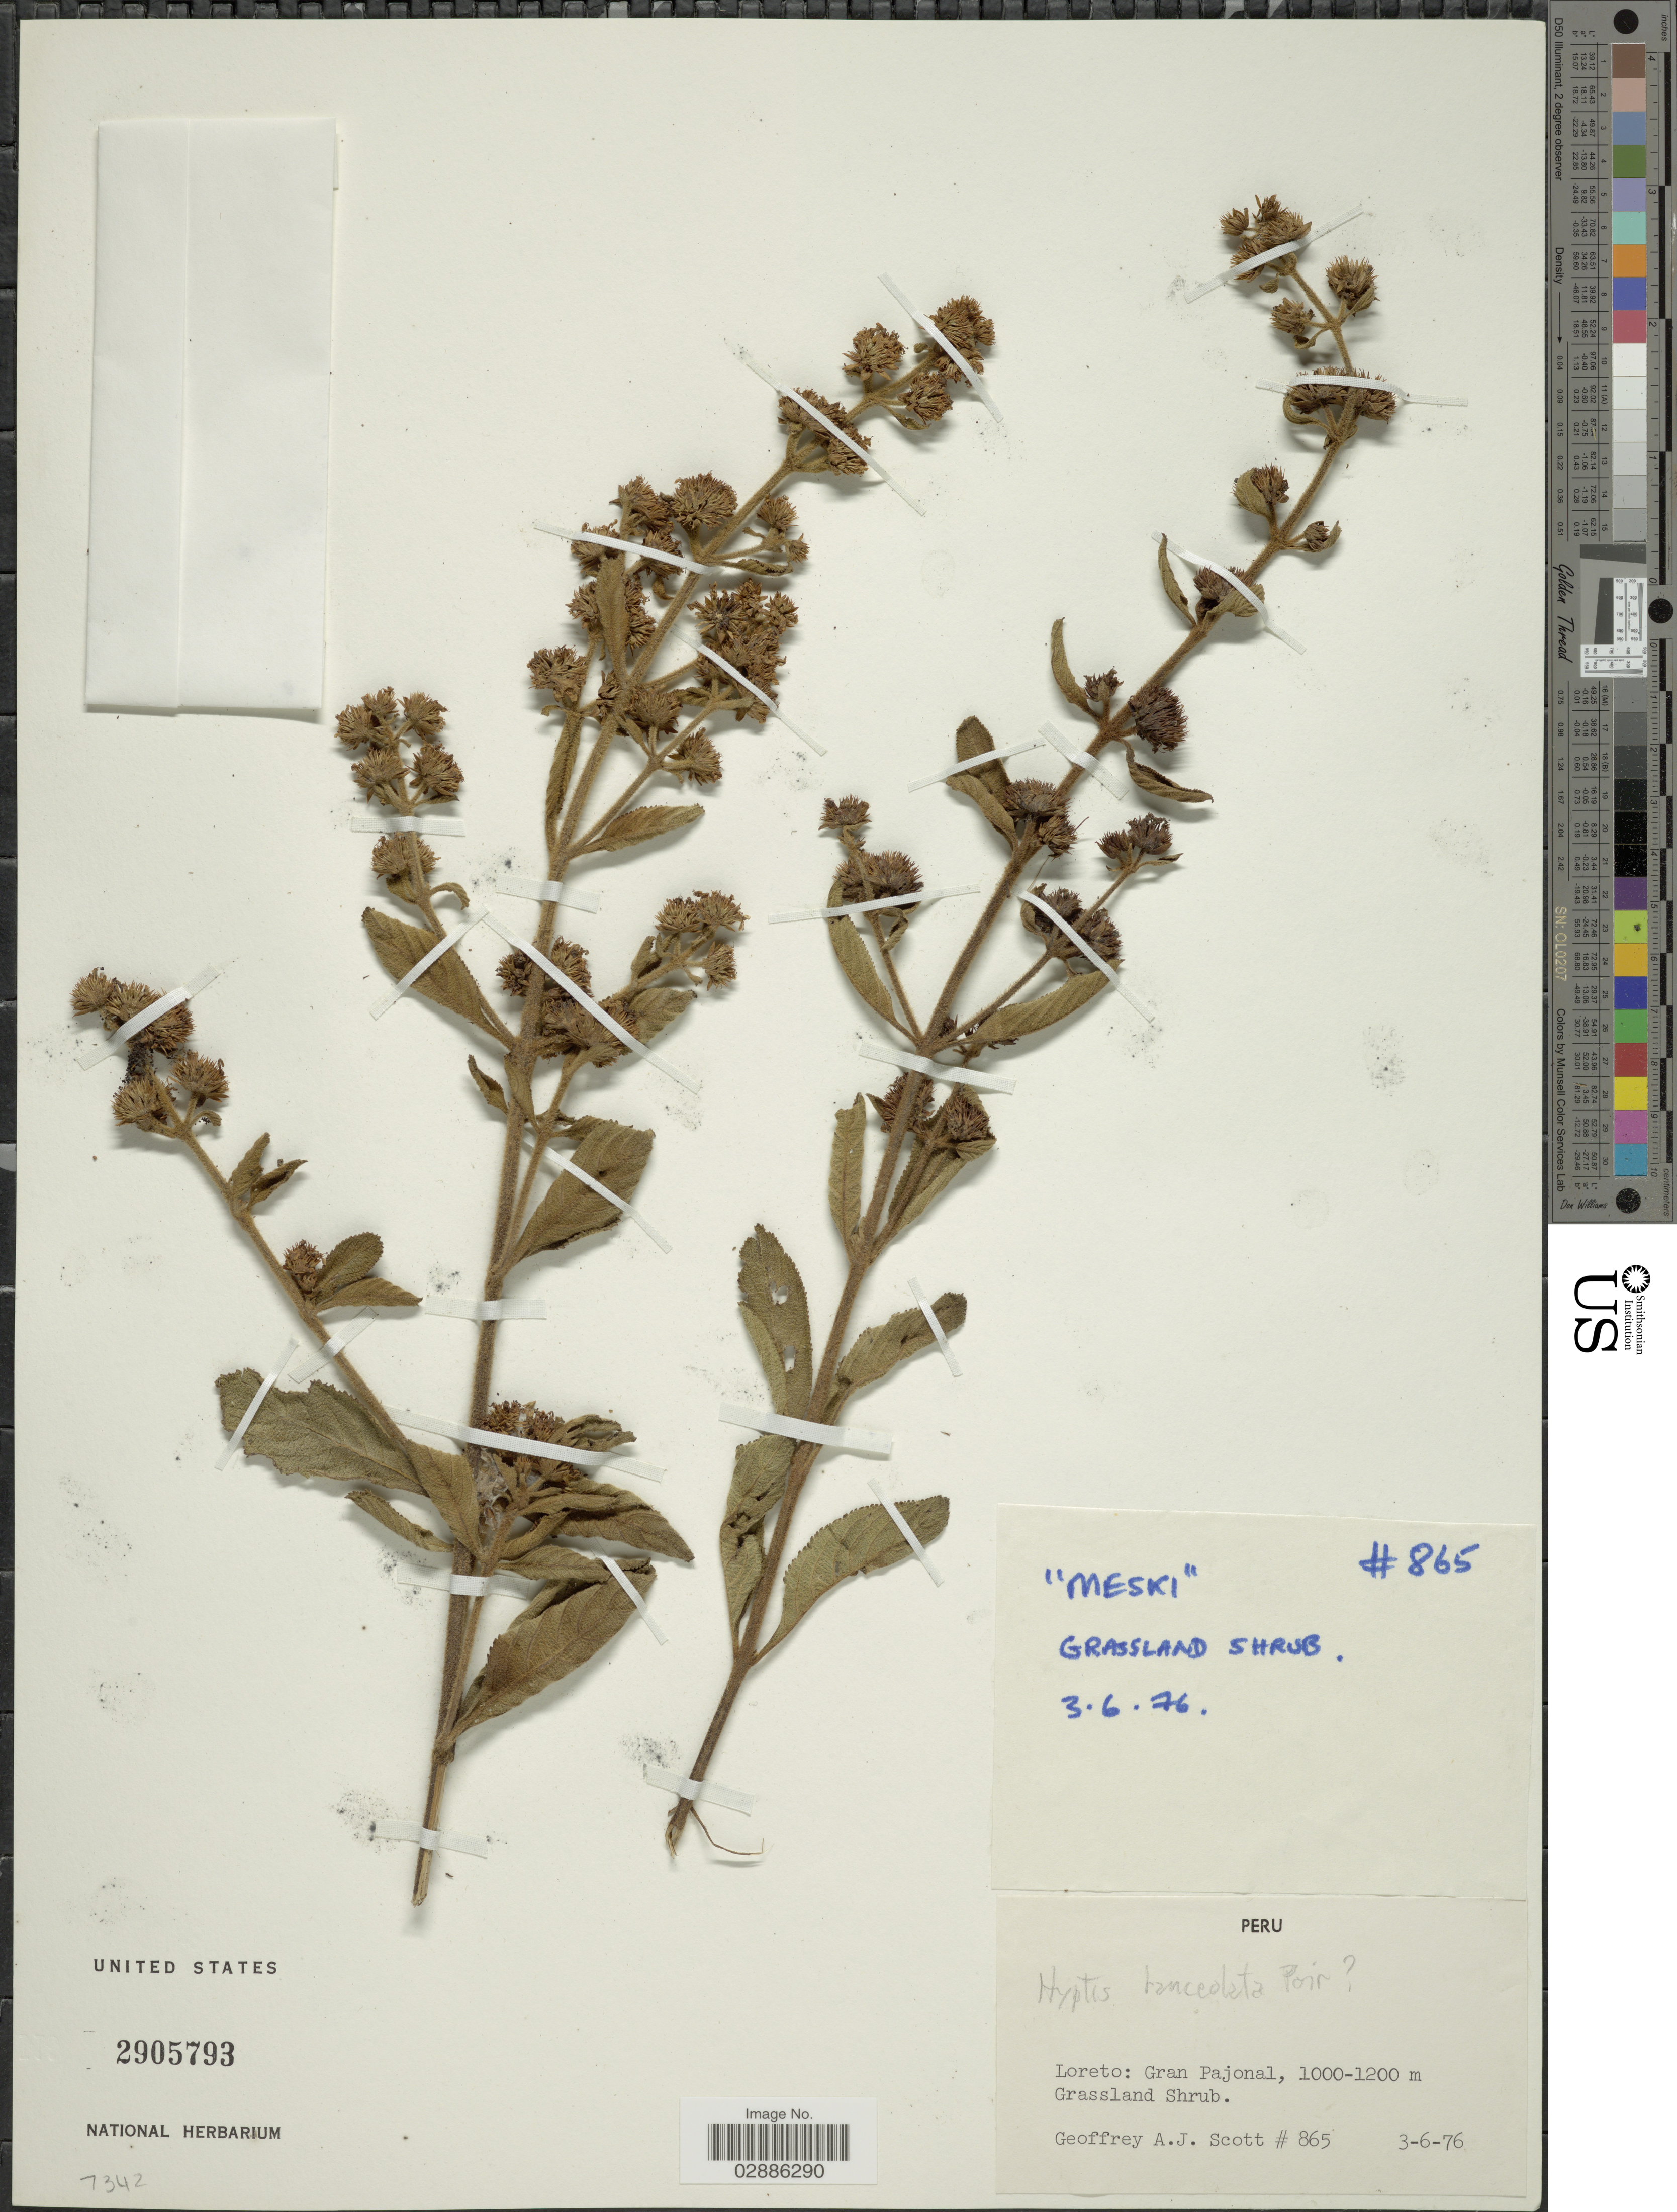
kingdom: Plantae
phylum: Tracheophyta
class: Magnoliopsida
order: Lamiales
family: Lamiaceae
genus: Hyptis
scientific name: Hyptis sp.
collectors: G. Scott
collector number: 865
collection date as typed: Transcribed d/m/y: 3/6/76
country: Peru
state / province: Loreto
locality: Loreto: Gran Pajonal.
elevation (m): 1000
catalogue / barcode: US 2905793